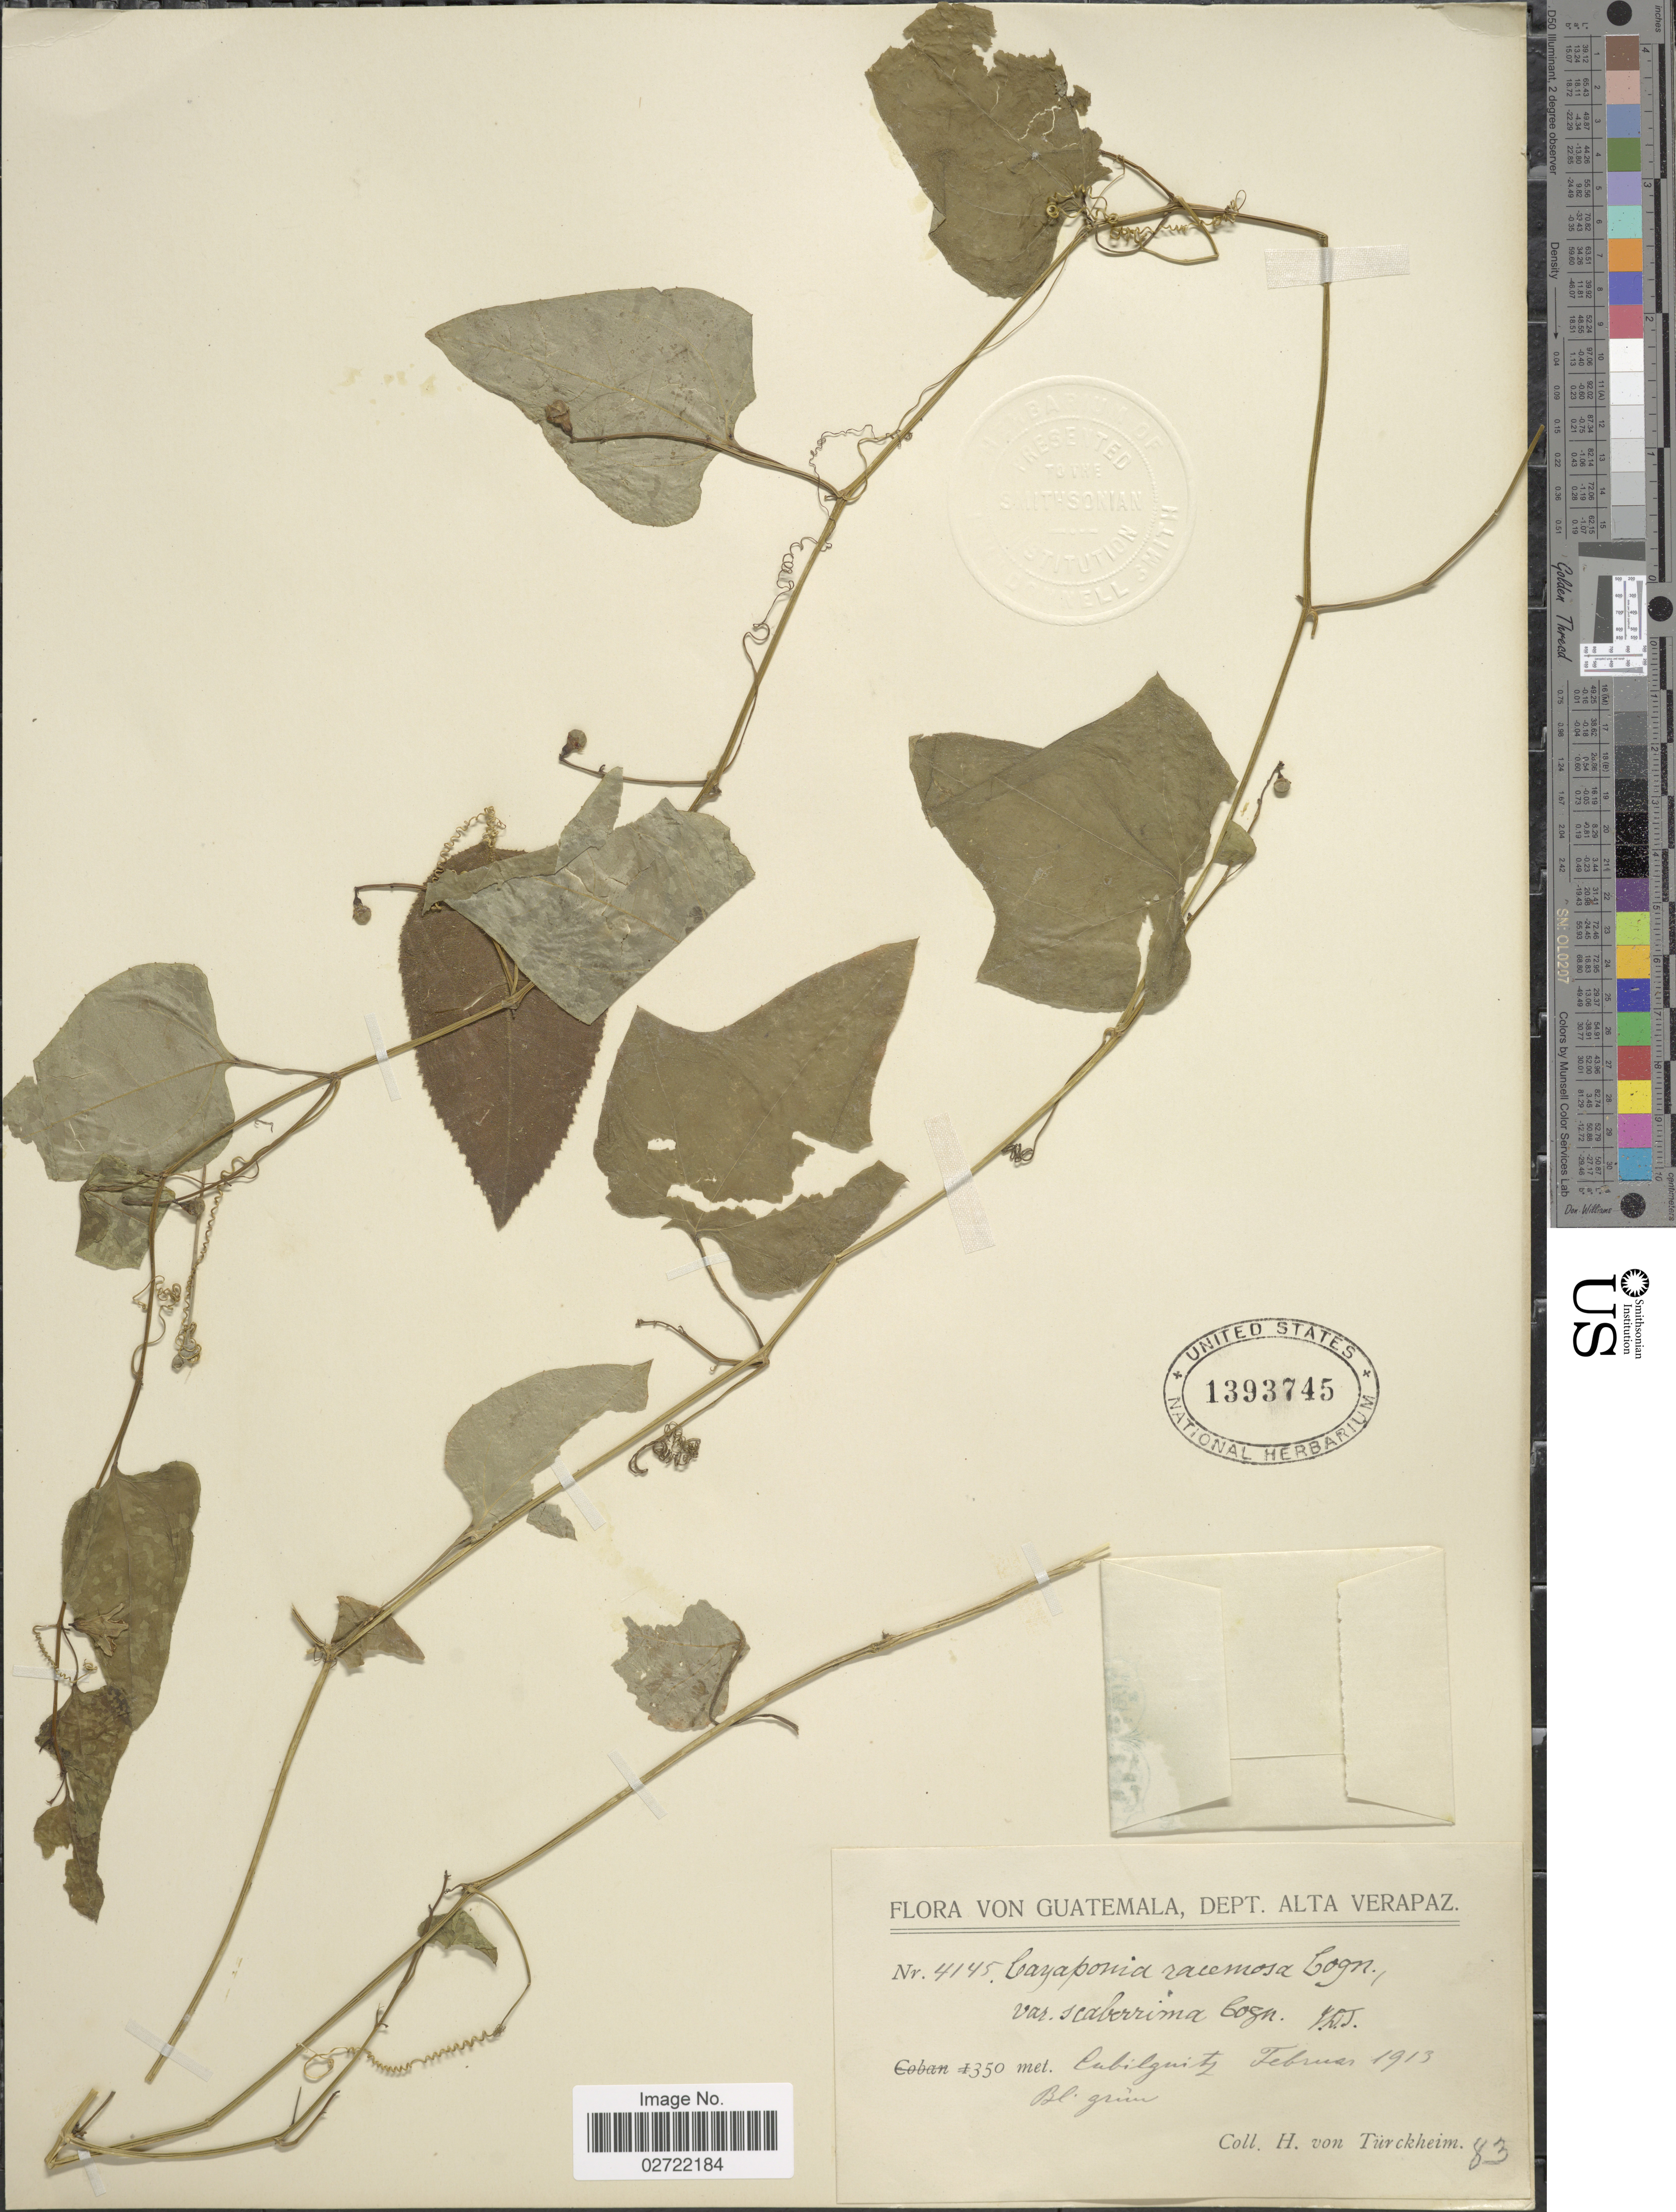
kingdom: Plantae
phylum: Tracheophyta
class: Magnoliopsida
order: Cucurbitales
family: Cucurbitaceae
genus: Cayaponia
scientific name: Cayaponia racemosa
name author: (Mill.) Cogn.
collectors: H. von Türckheim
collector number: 4145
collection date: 1913-02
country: Guatemala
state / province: Alta Verapaz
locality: Dept. Alta Verapaz. Cubilquitz.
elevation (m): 350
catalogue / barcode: US 1393745